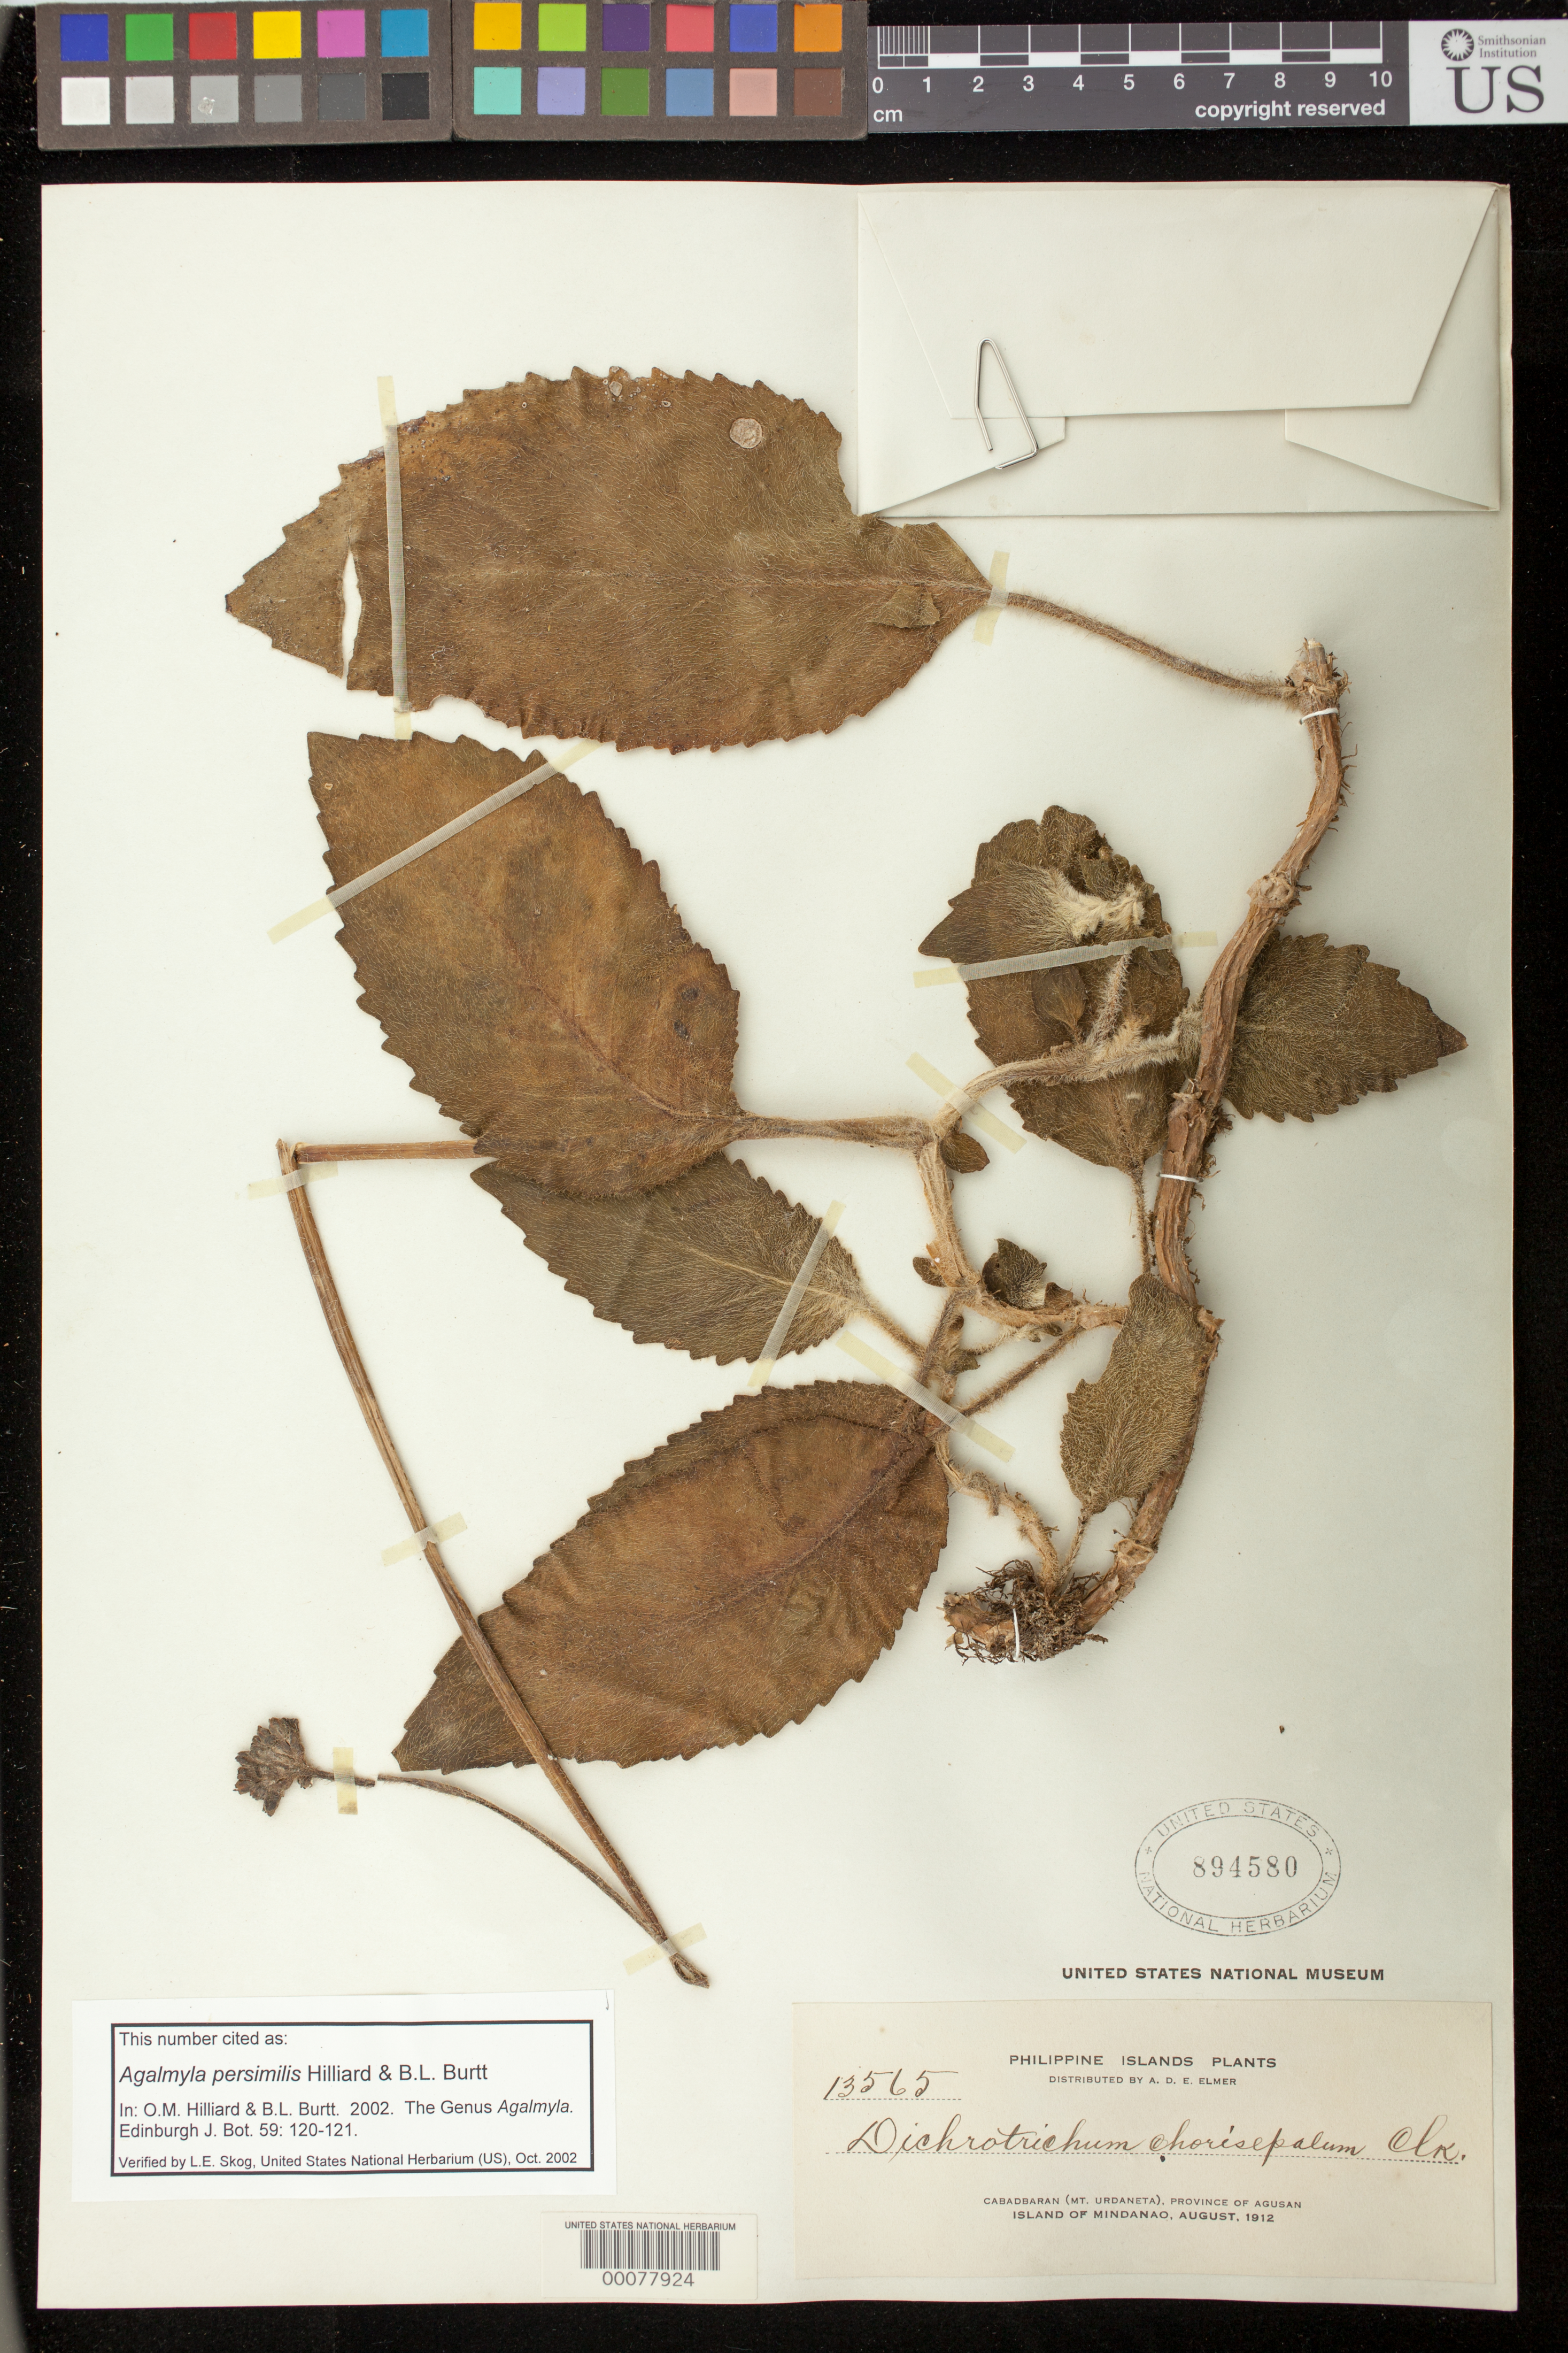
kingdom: Plantae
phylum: Tracheophyta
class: Magnoliopsida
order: Lamiales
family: Gesneriaceae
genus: Agalmyla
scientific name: Agalmyla persimilis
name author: Hilliard & B.L. Burtt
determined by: Hilliard, O. M.; Burtt, B. L.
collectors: A. D. E. Elmer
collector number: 13565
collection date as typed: Aug 1912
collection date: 1912-08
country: Philippines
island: Mindanao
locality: Cabadbaran (Mt. Urdaneta), Province of Agusan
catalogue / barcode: US 84580